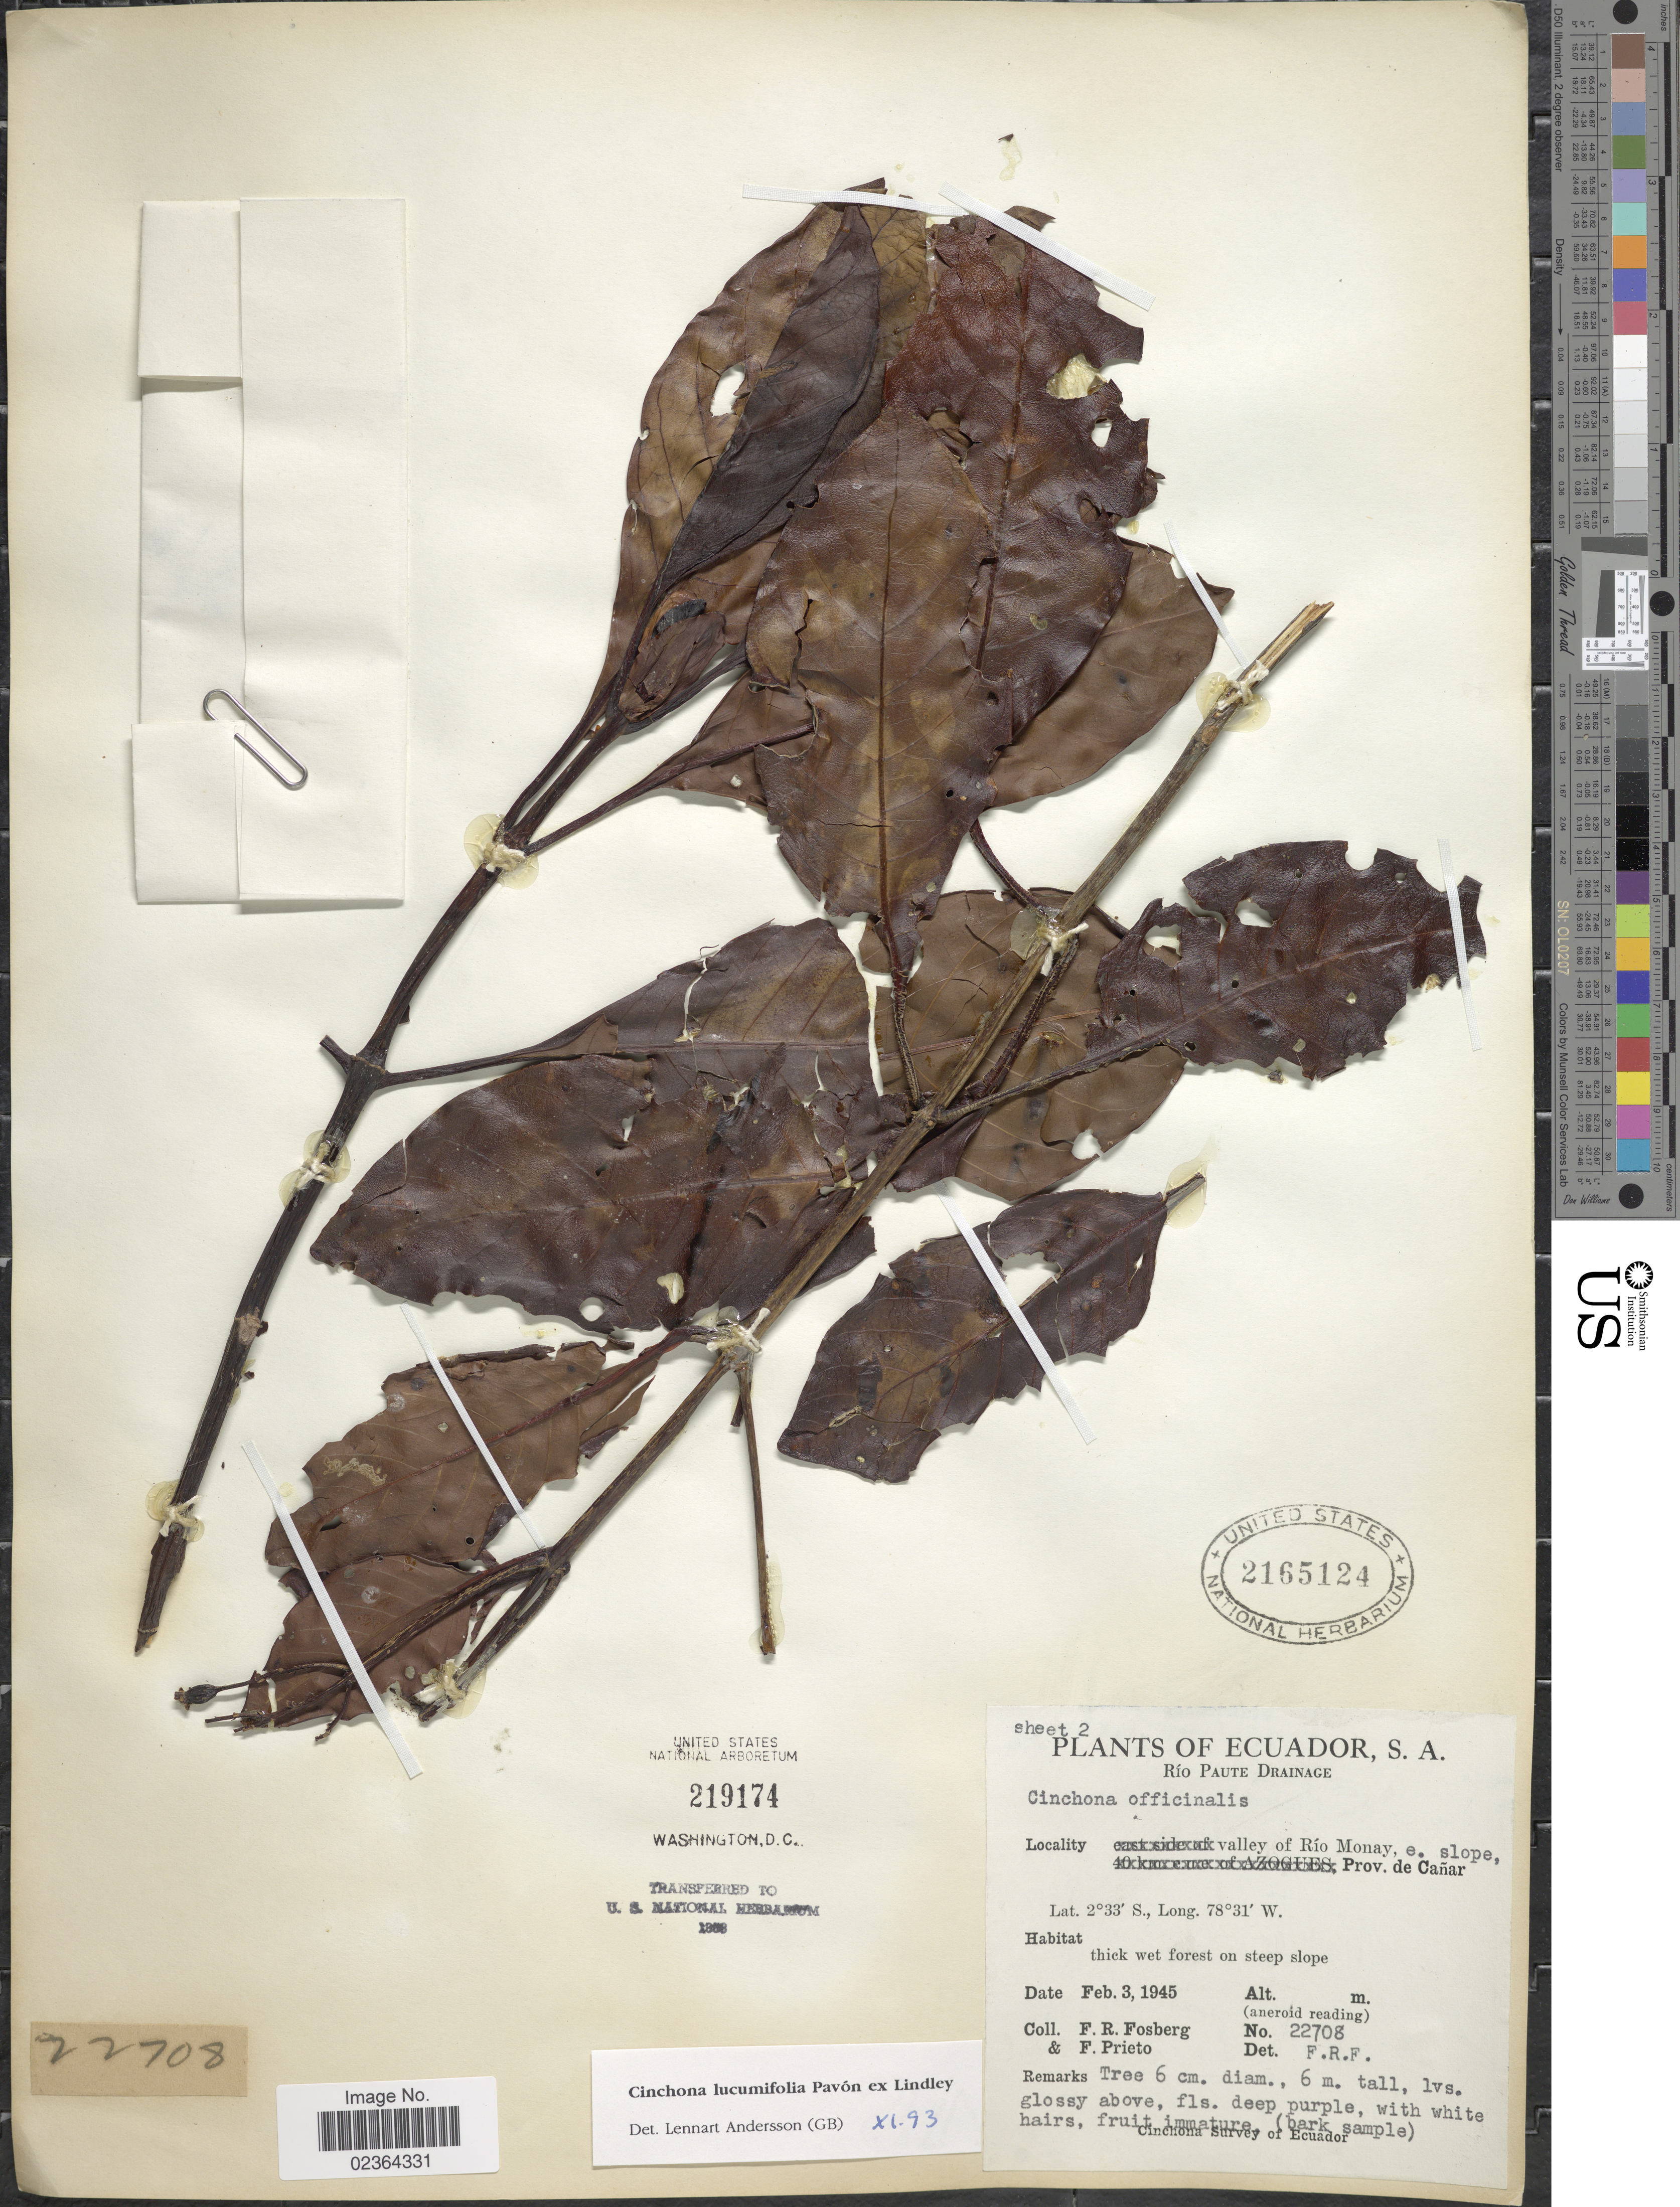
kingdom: Plantae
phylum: Tracheophyta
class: Magnoliopsida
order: Gentianales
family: Rubiaceae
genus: Cinchona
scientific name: Cinchona lucumifolia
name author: Pav. ex Lindl.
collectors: F. R. Fosberg & F. Prieto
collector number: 22708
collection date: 1945-02-03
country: Ecuador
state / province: Cañar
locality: Rio Paute Drainage, valley of Rio Monay, e. slope, Prov. de Canar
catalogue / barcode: US 2165124